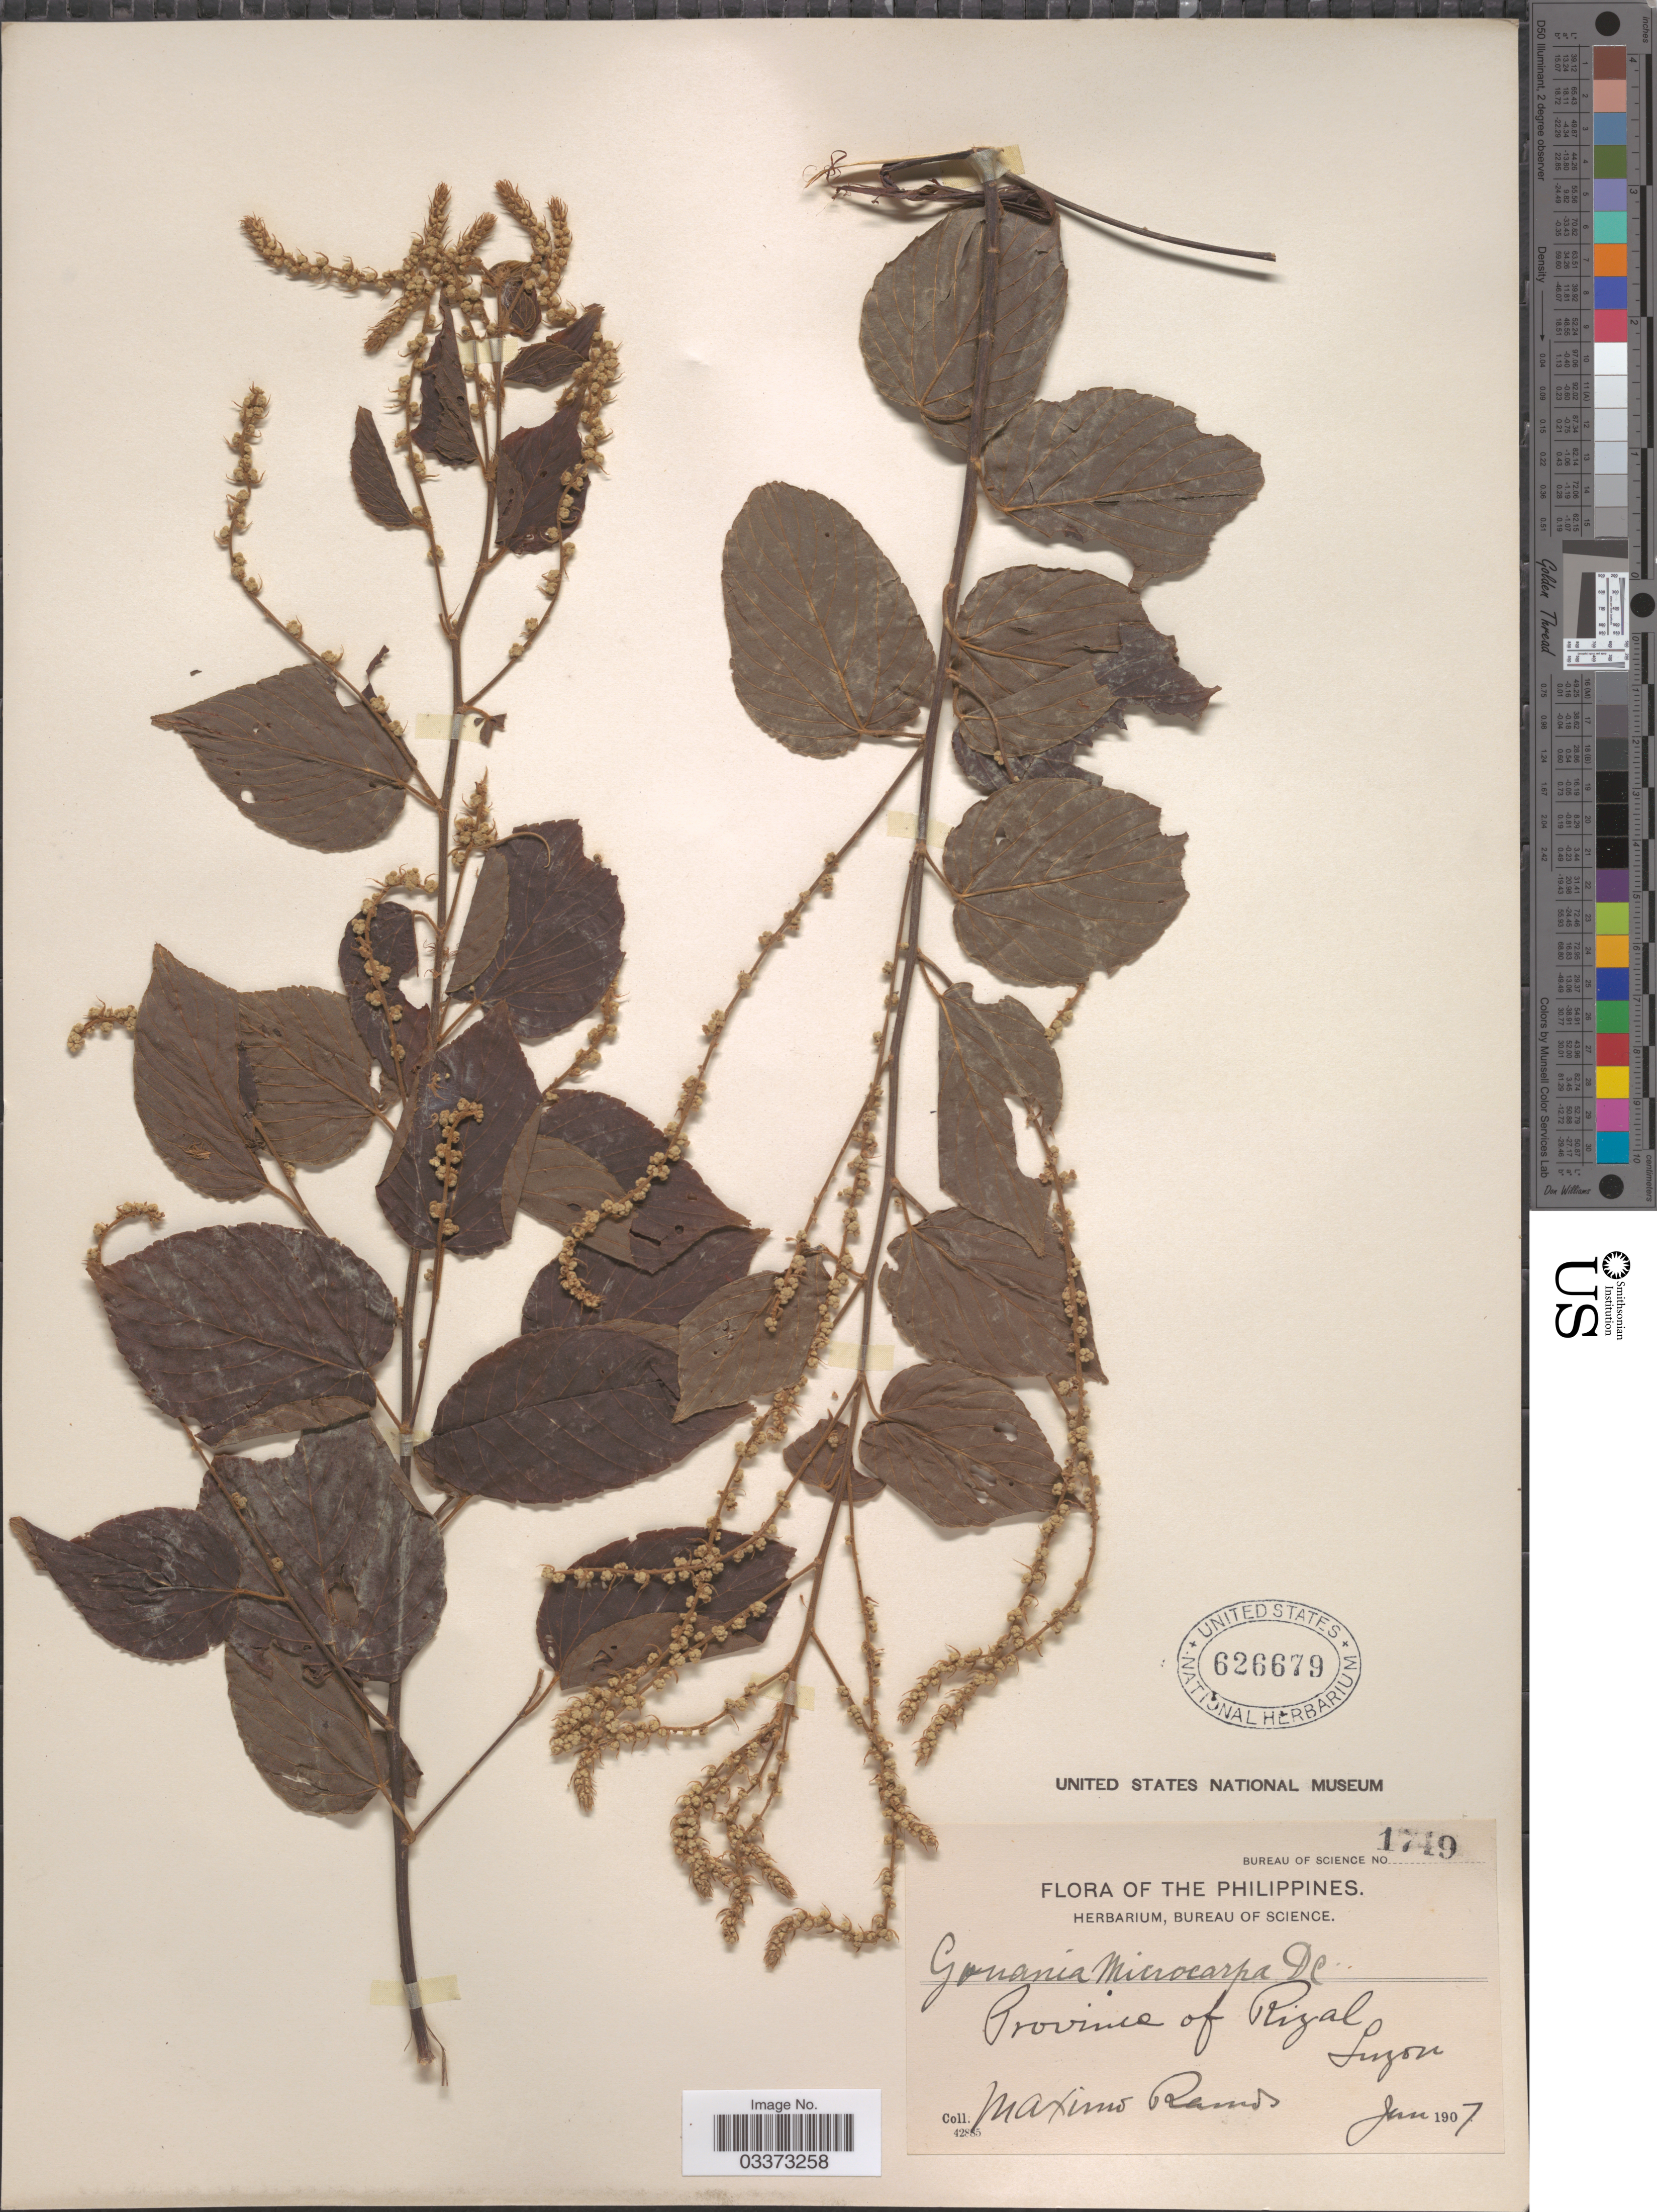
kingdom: Plantae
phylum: Tracheophyta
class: Magnoliopsida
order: Rosales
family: Rhamnaceae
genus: Gouania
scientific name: Gouania microcarpa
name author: DC.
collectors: M. Ramos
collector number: Bureau of Science 1749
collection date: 1907-06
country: Philippines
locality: Province of Rizal. Luzon.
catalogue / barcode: US 626679